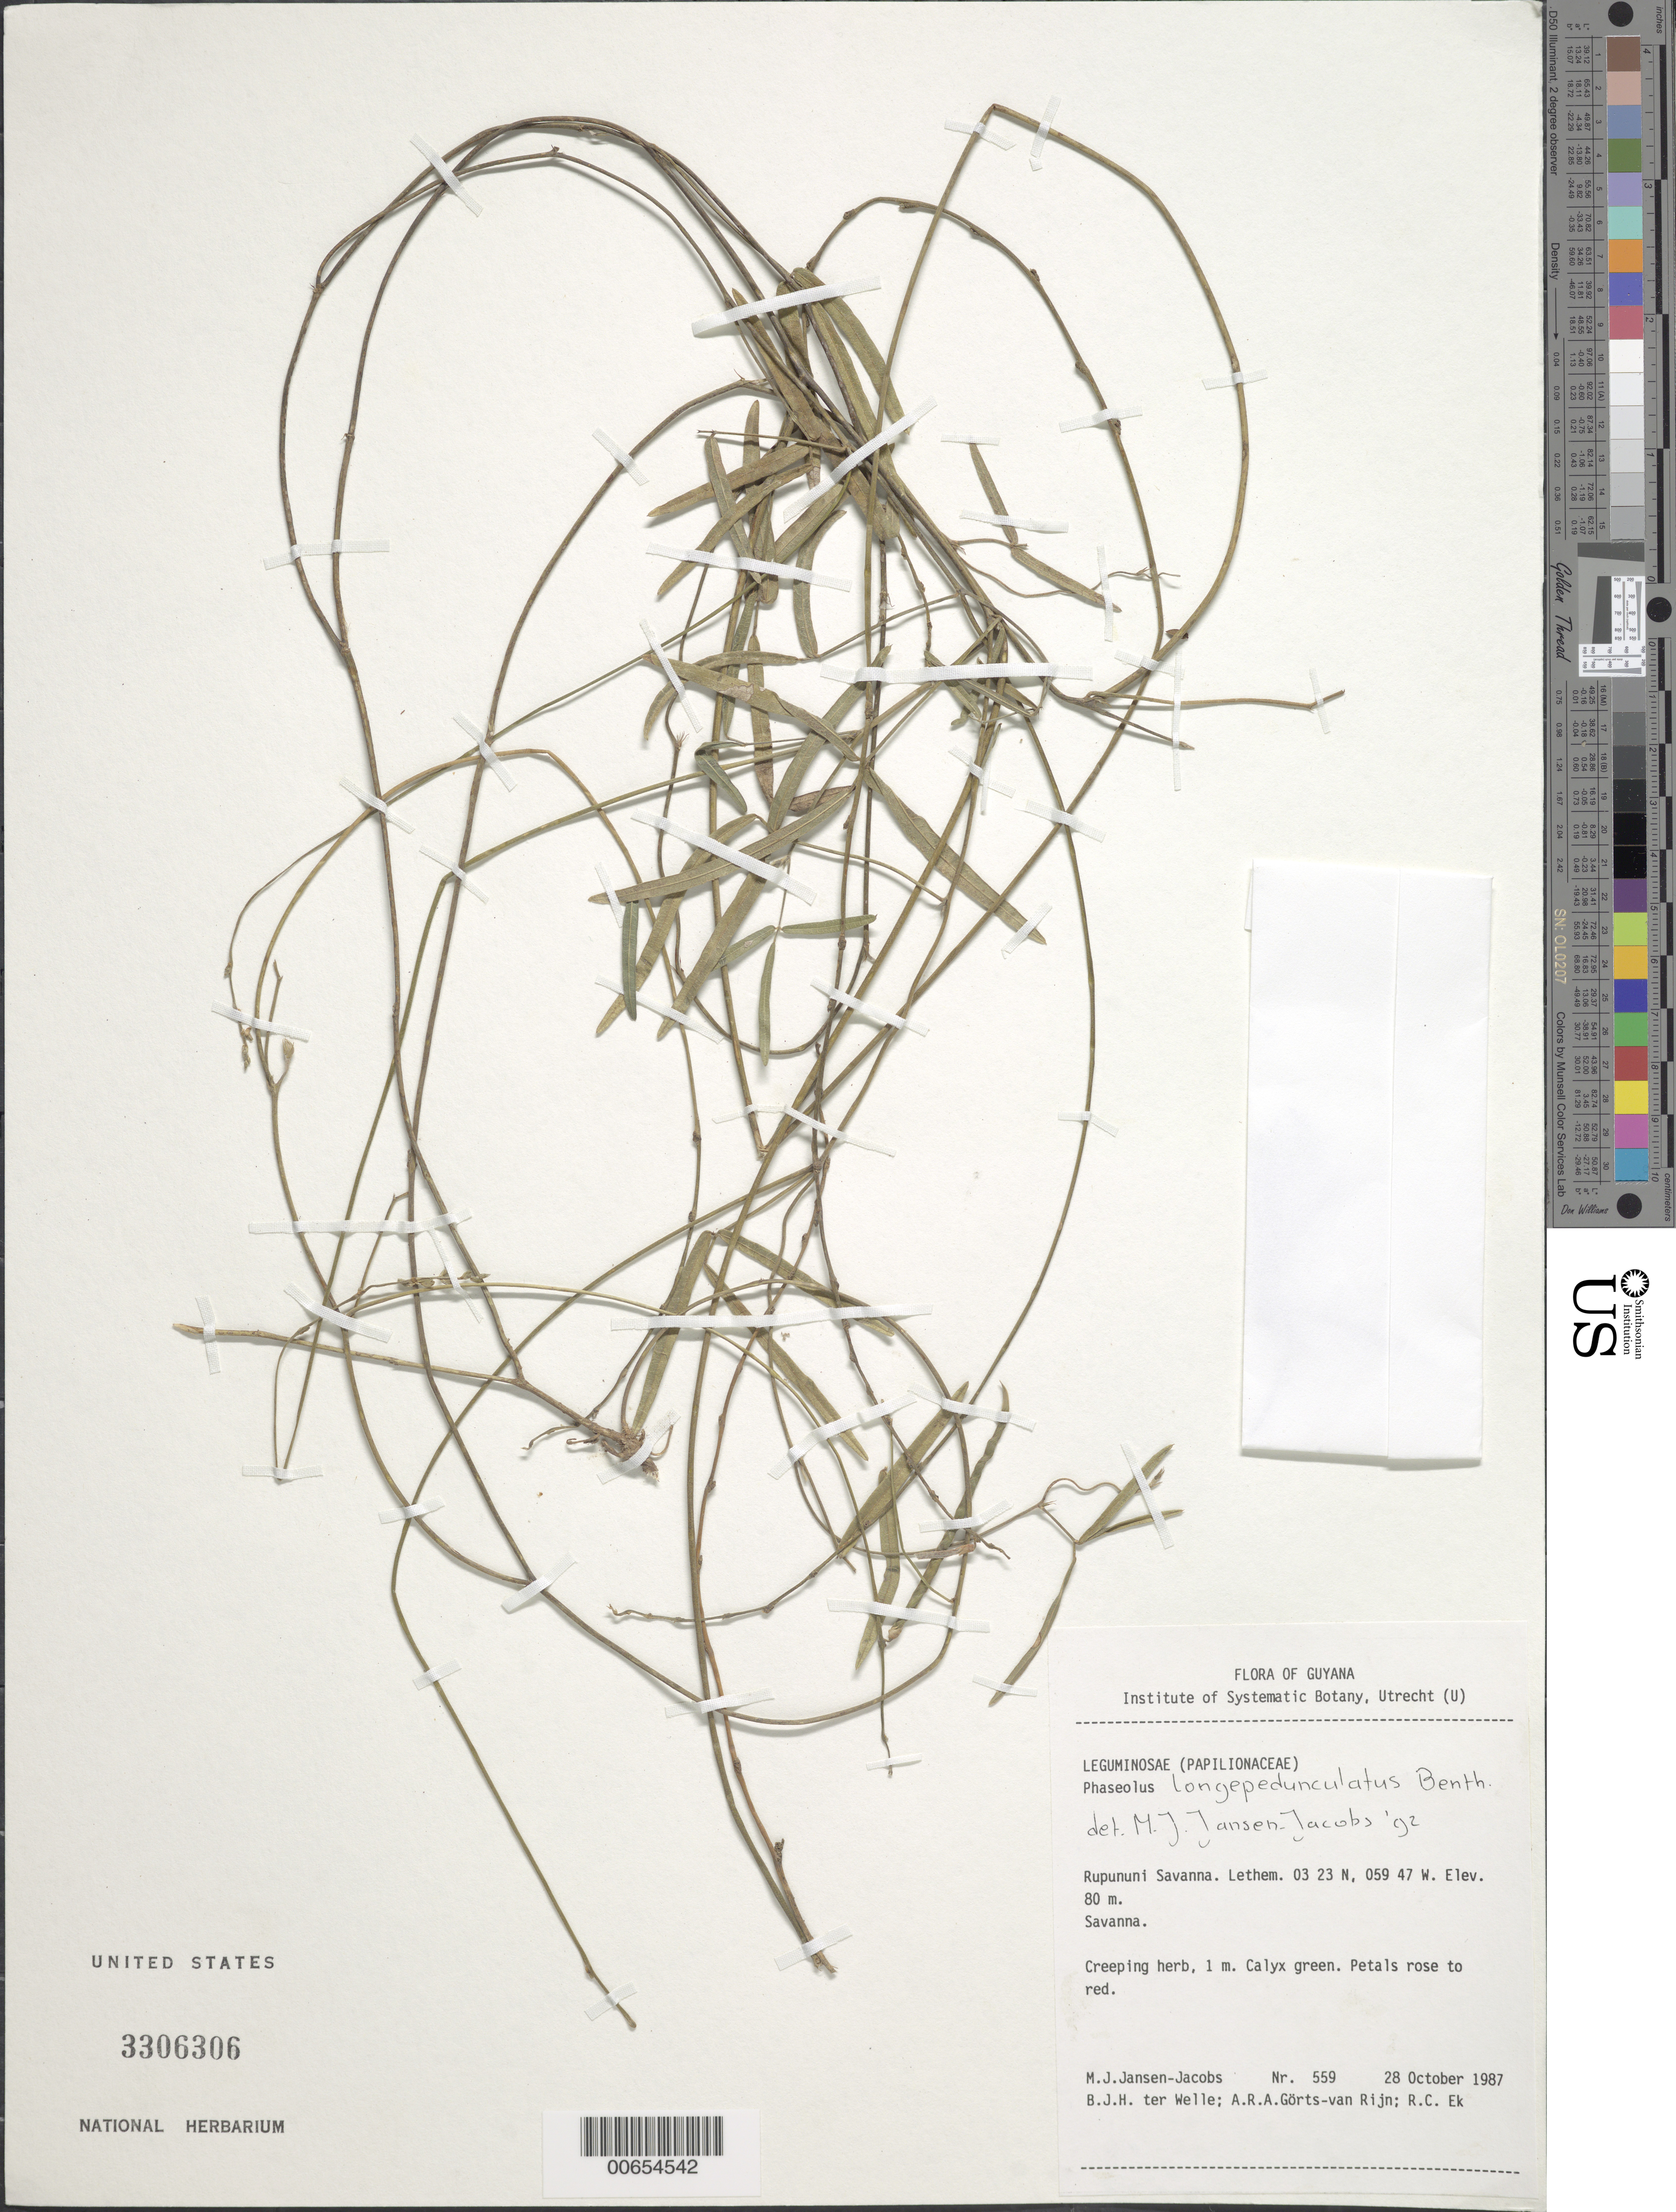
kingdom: Plantae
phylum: Tracheophyta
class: Magnoliopsida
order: Fabales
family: Fabaceae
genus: Macroptilium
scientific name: Macroptilium gracile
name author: (Poepp. ex Benth.) Urb.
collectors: M. J. Jansen-Jacobs, B. Welle, A. .R. A. Görts-van Rijn & R. C. Ek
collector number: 559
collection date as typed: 28-Oct-87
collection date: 1987-10-28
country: Guyana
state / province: U. Takutu-U. Essequibo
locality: Lethem, Rupununi Dist.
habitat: Savanna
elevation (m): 80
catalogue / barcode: US 3306306